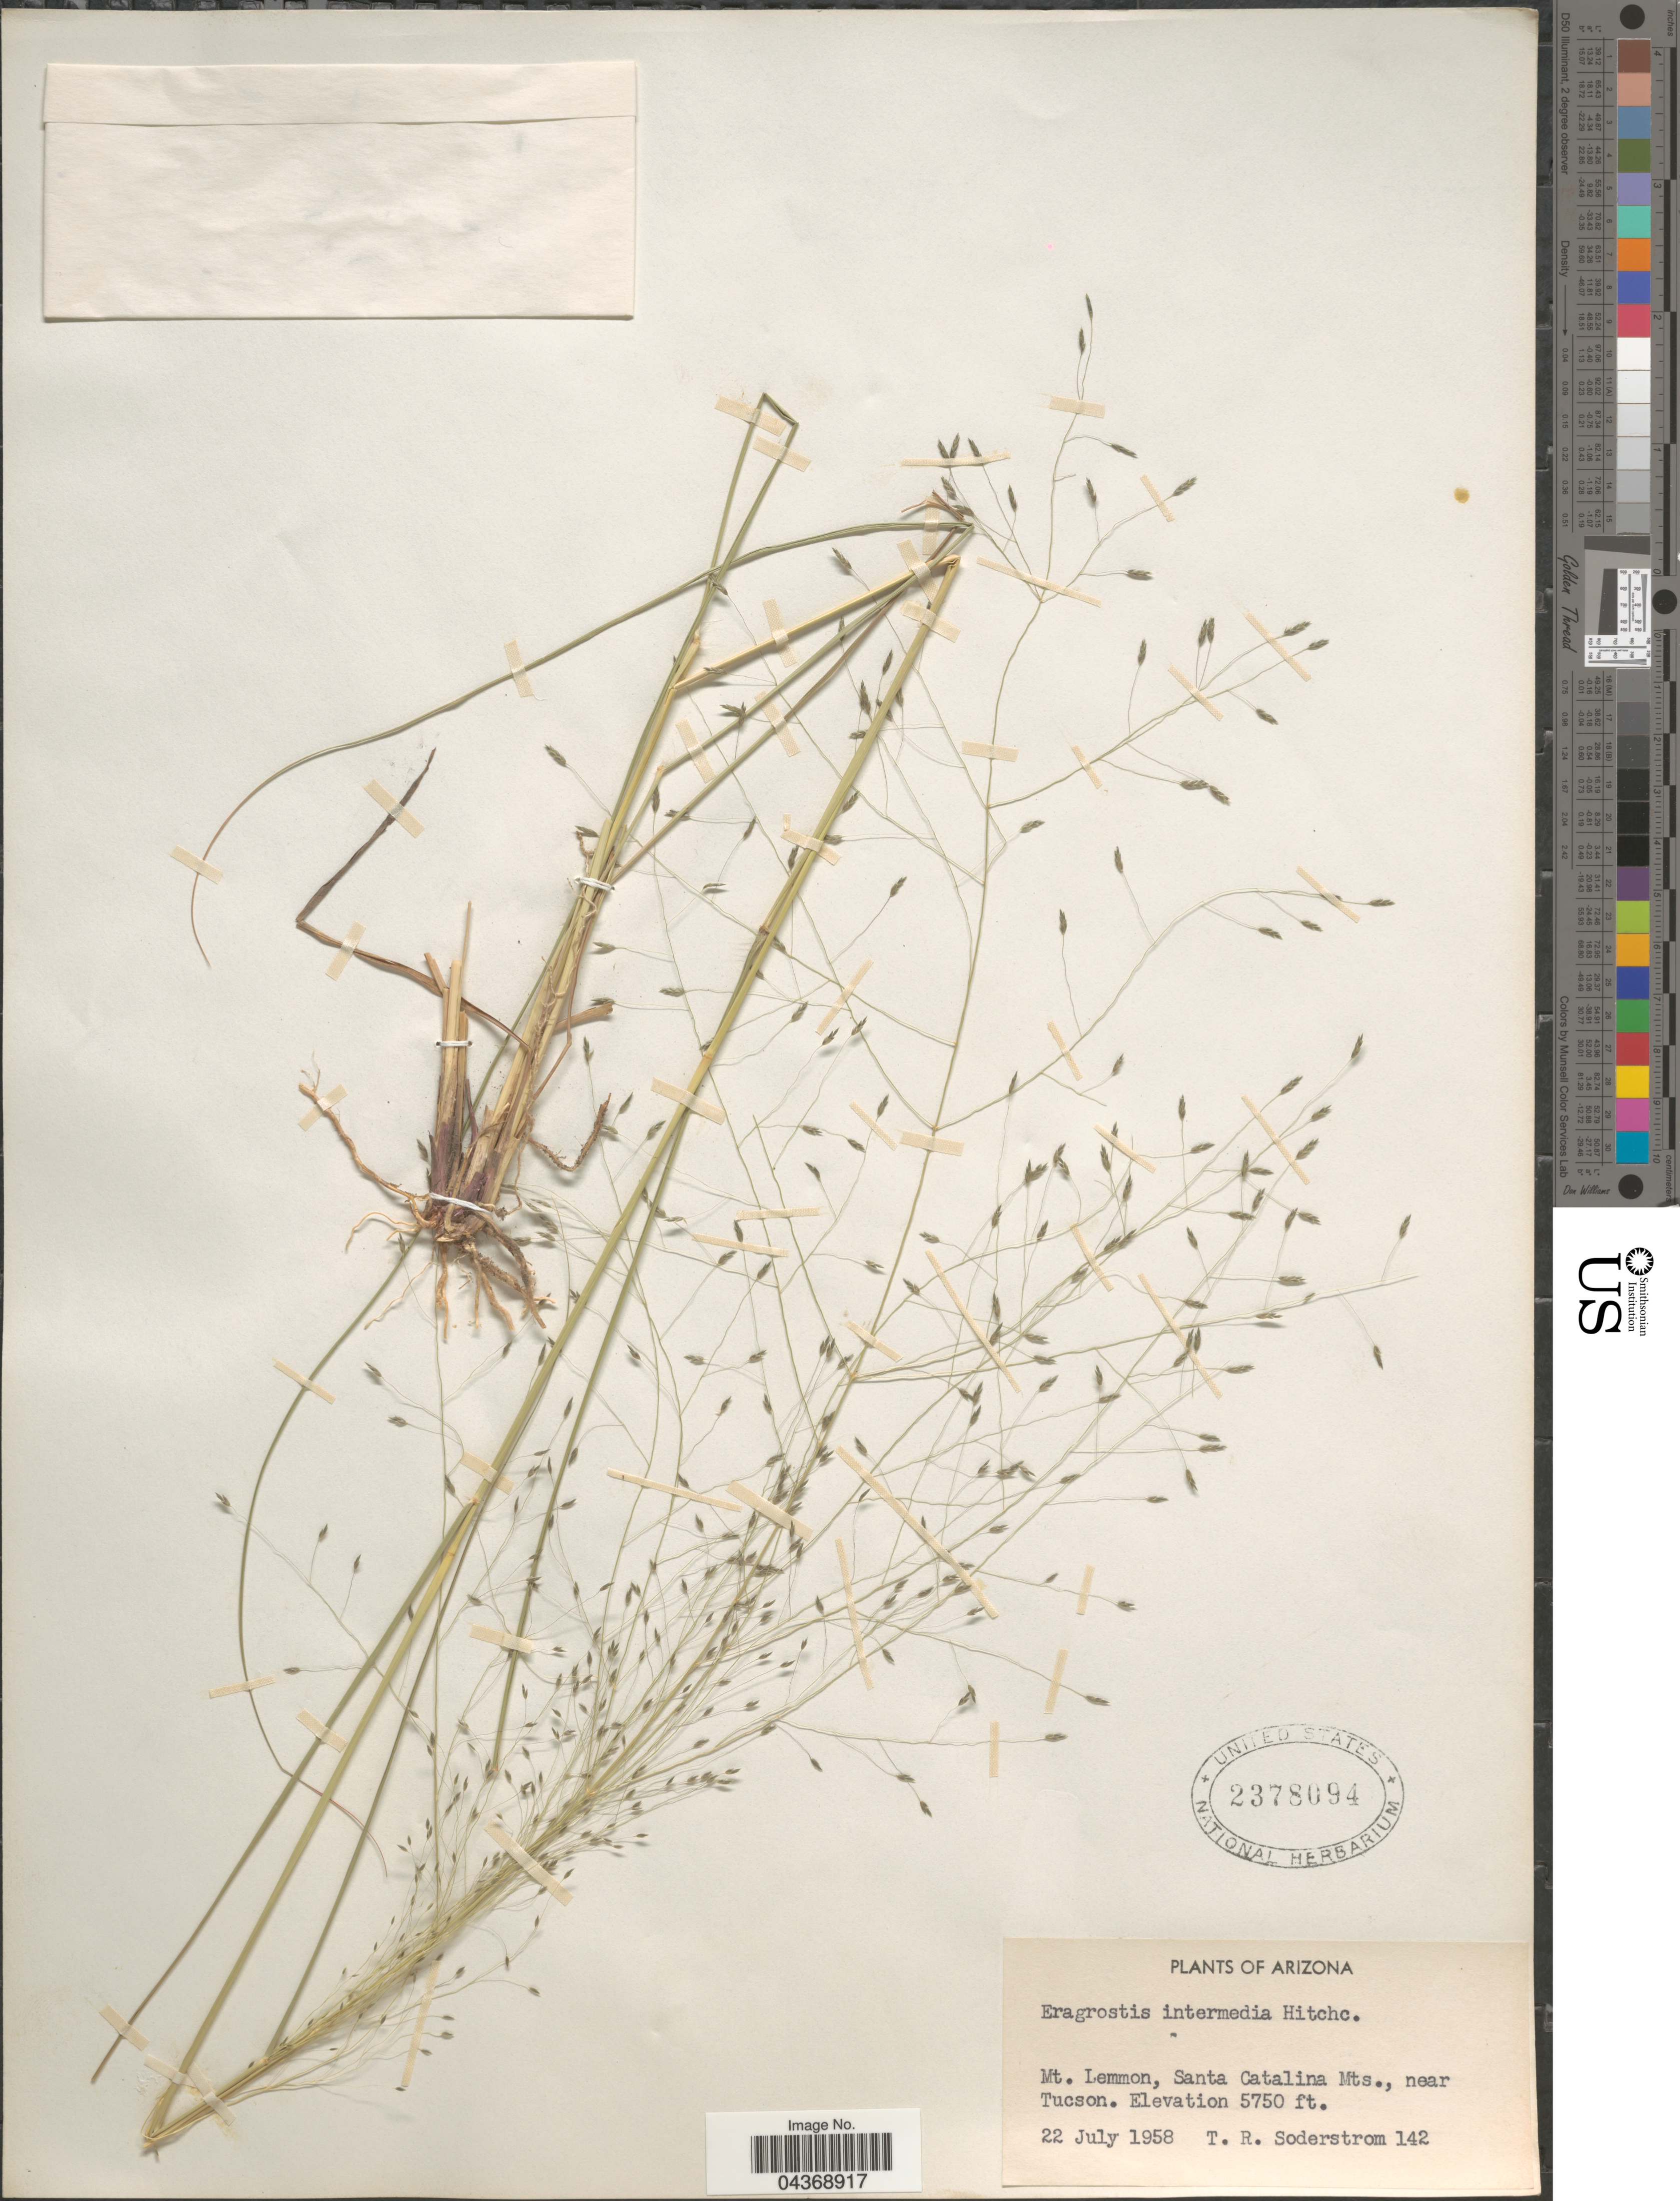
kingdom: Plantae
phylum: Tracheophyta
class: Liliopsida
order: Poales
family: Poaceae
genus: Eragrostis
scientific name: Eragrostis intermedia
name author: Hitchc.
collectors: T. R. Soderstrom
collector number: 142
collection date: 1958-07-22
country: United States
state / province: Arizona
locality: Mt. Lemmon, Santa Catalina Mts., near Tucson.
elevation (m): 1753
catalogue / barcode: US 2378094